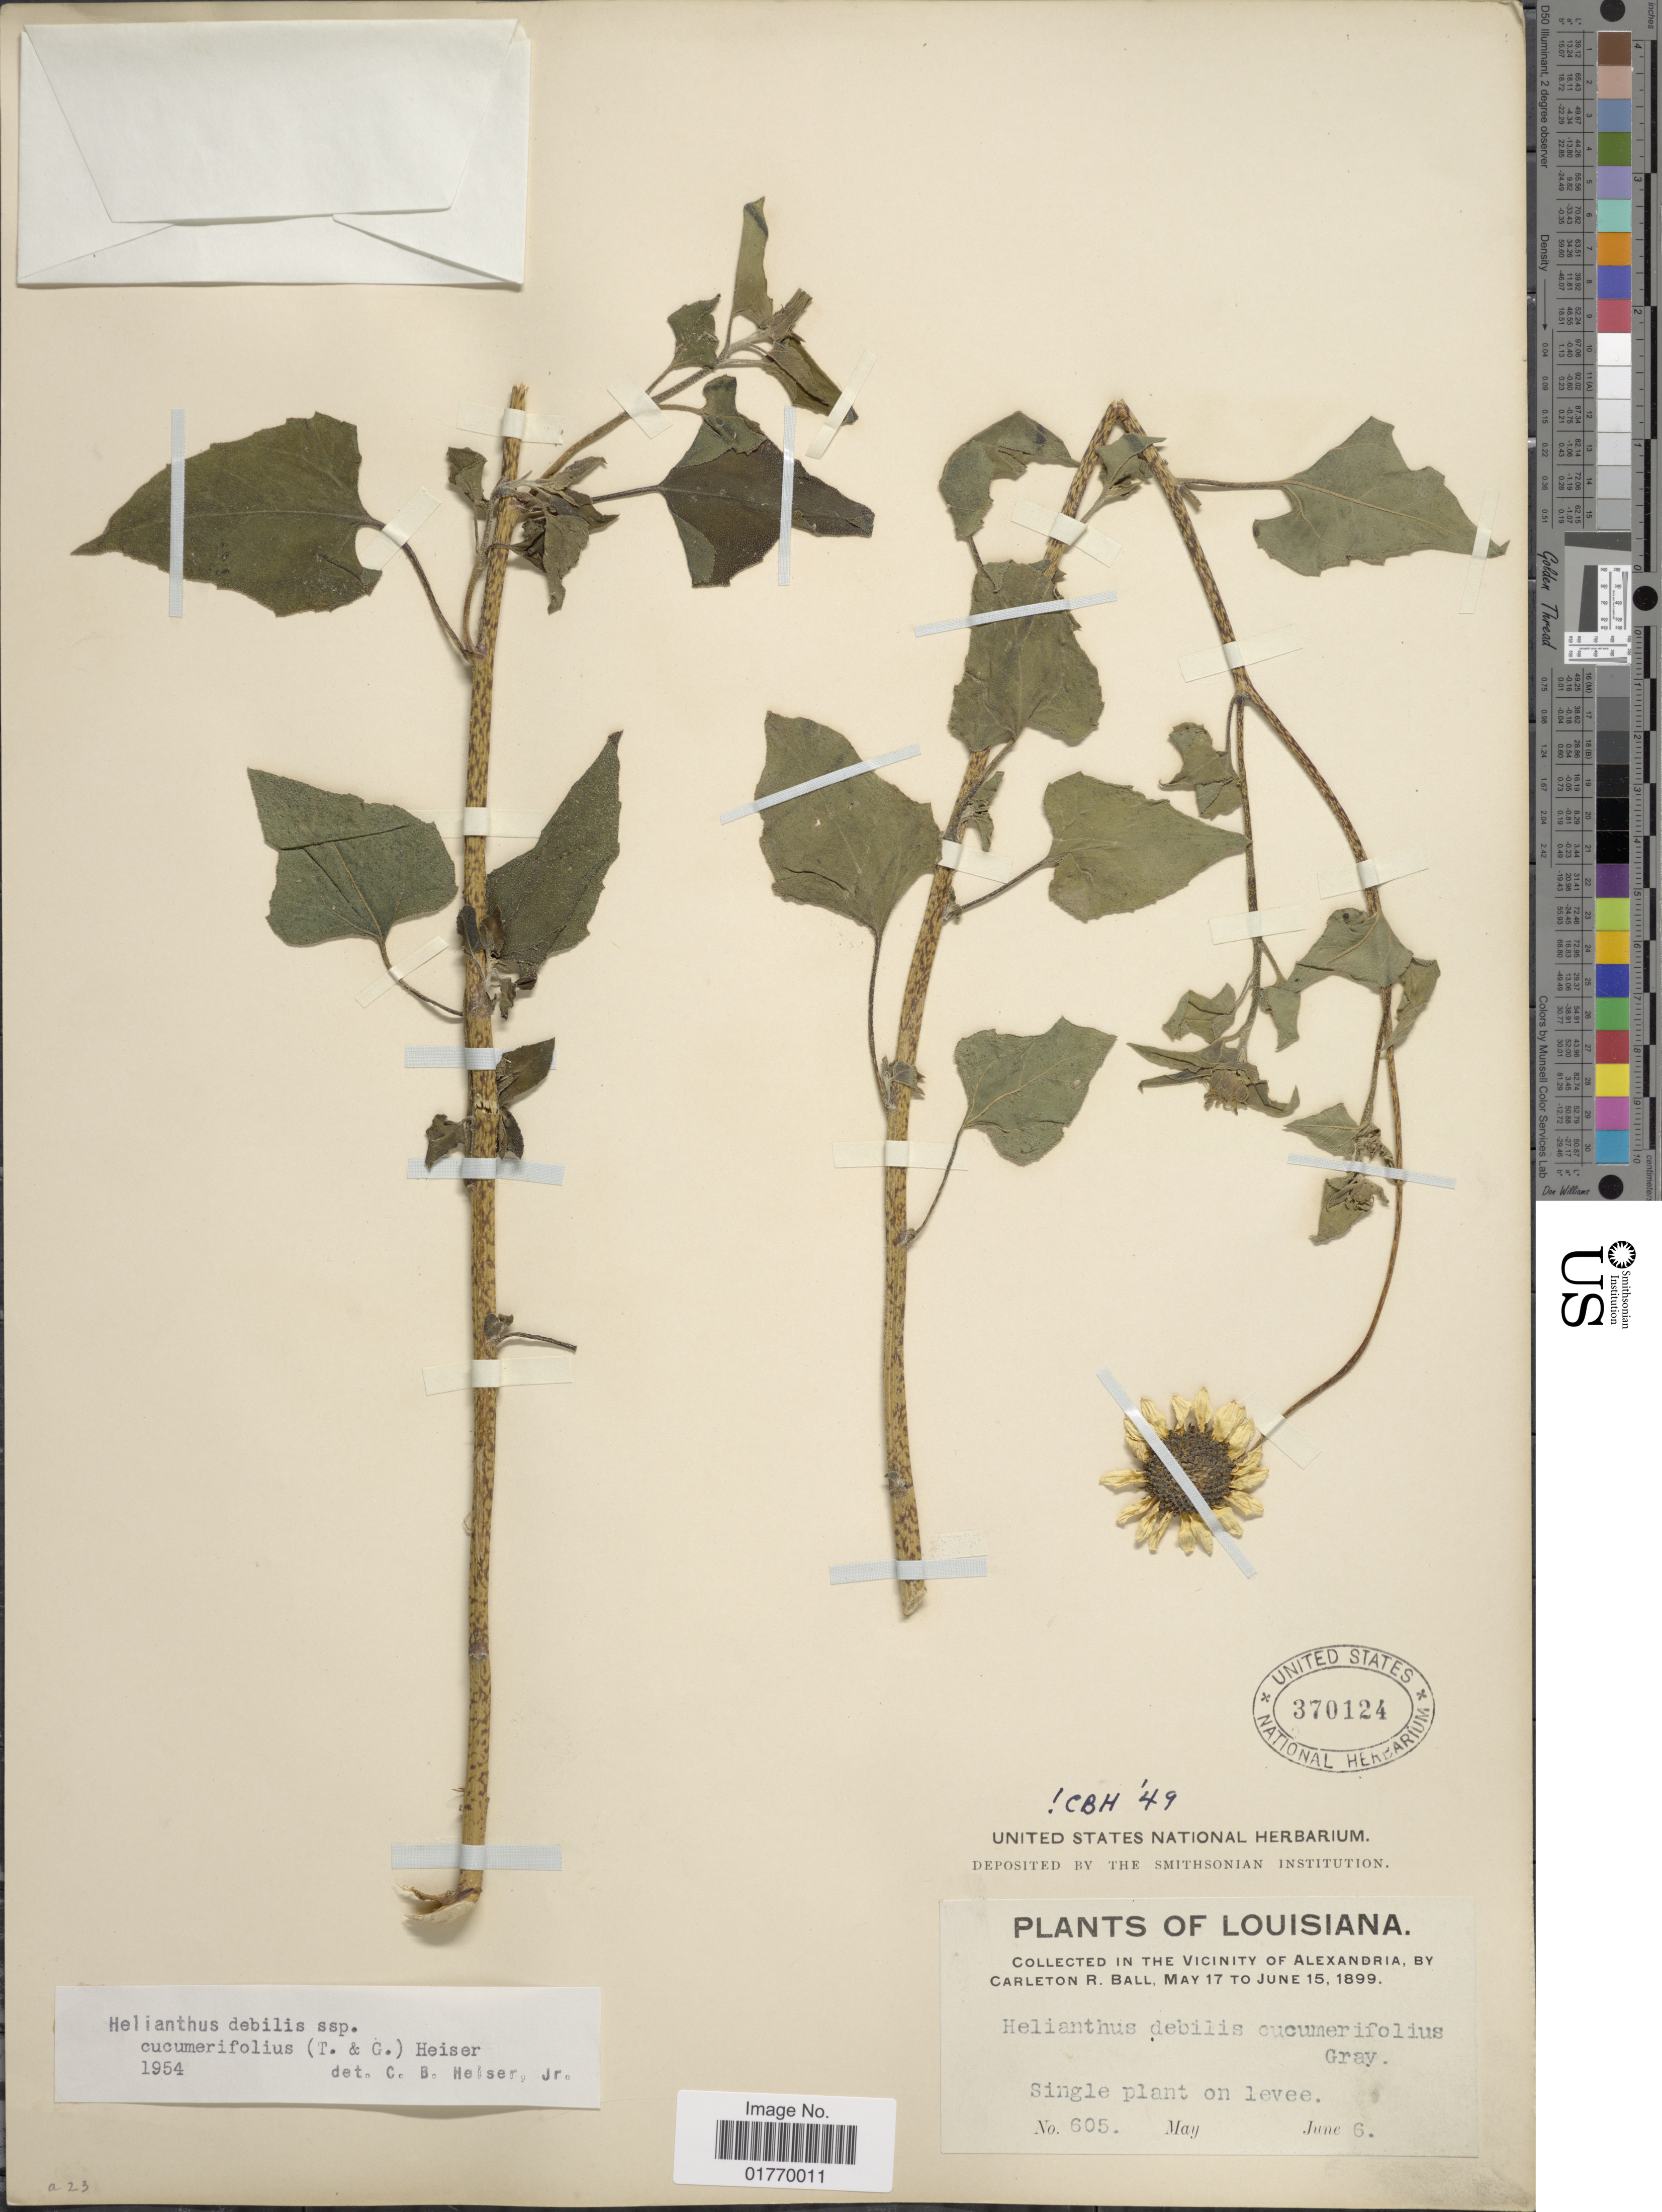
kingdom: Plantae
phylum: Tracheophyta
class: Magnoliopsida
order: Asterales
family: Asteraceae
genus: Helianthus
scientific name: Helianthus debilis subsp. cucumerifolius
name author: (Torr. & A. Gray) Heiser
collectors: C. R. Ball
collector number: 605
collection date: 1899-05-17/1899-06-15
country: United States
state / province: Louisiana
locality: In the Vicinity of Alexandria, Single plant on levee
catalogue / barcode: US 370124